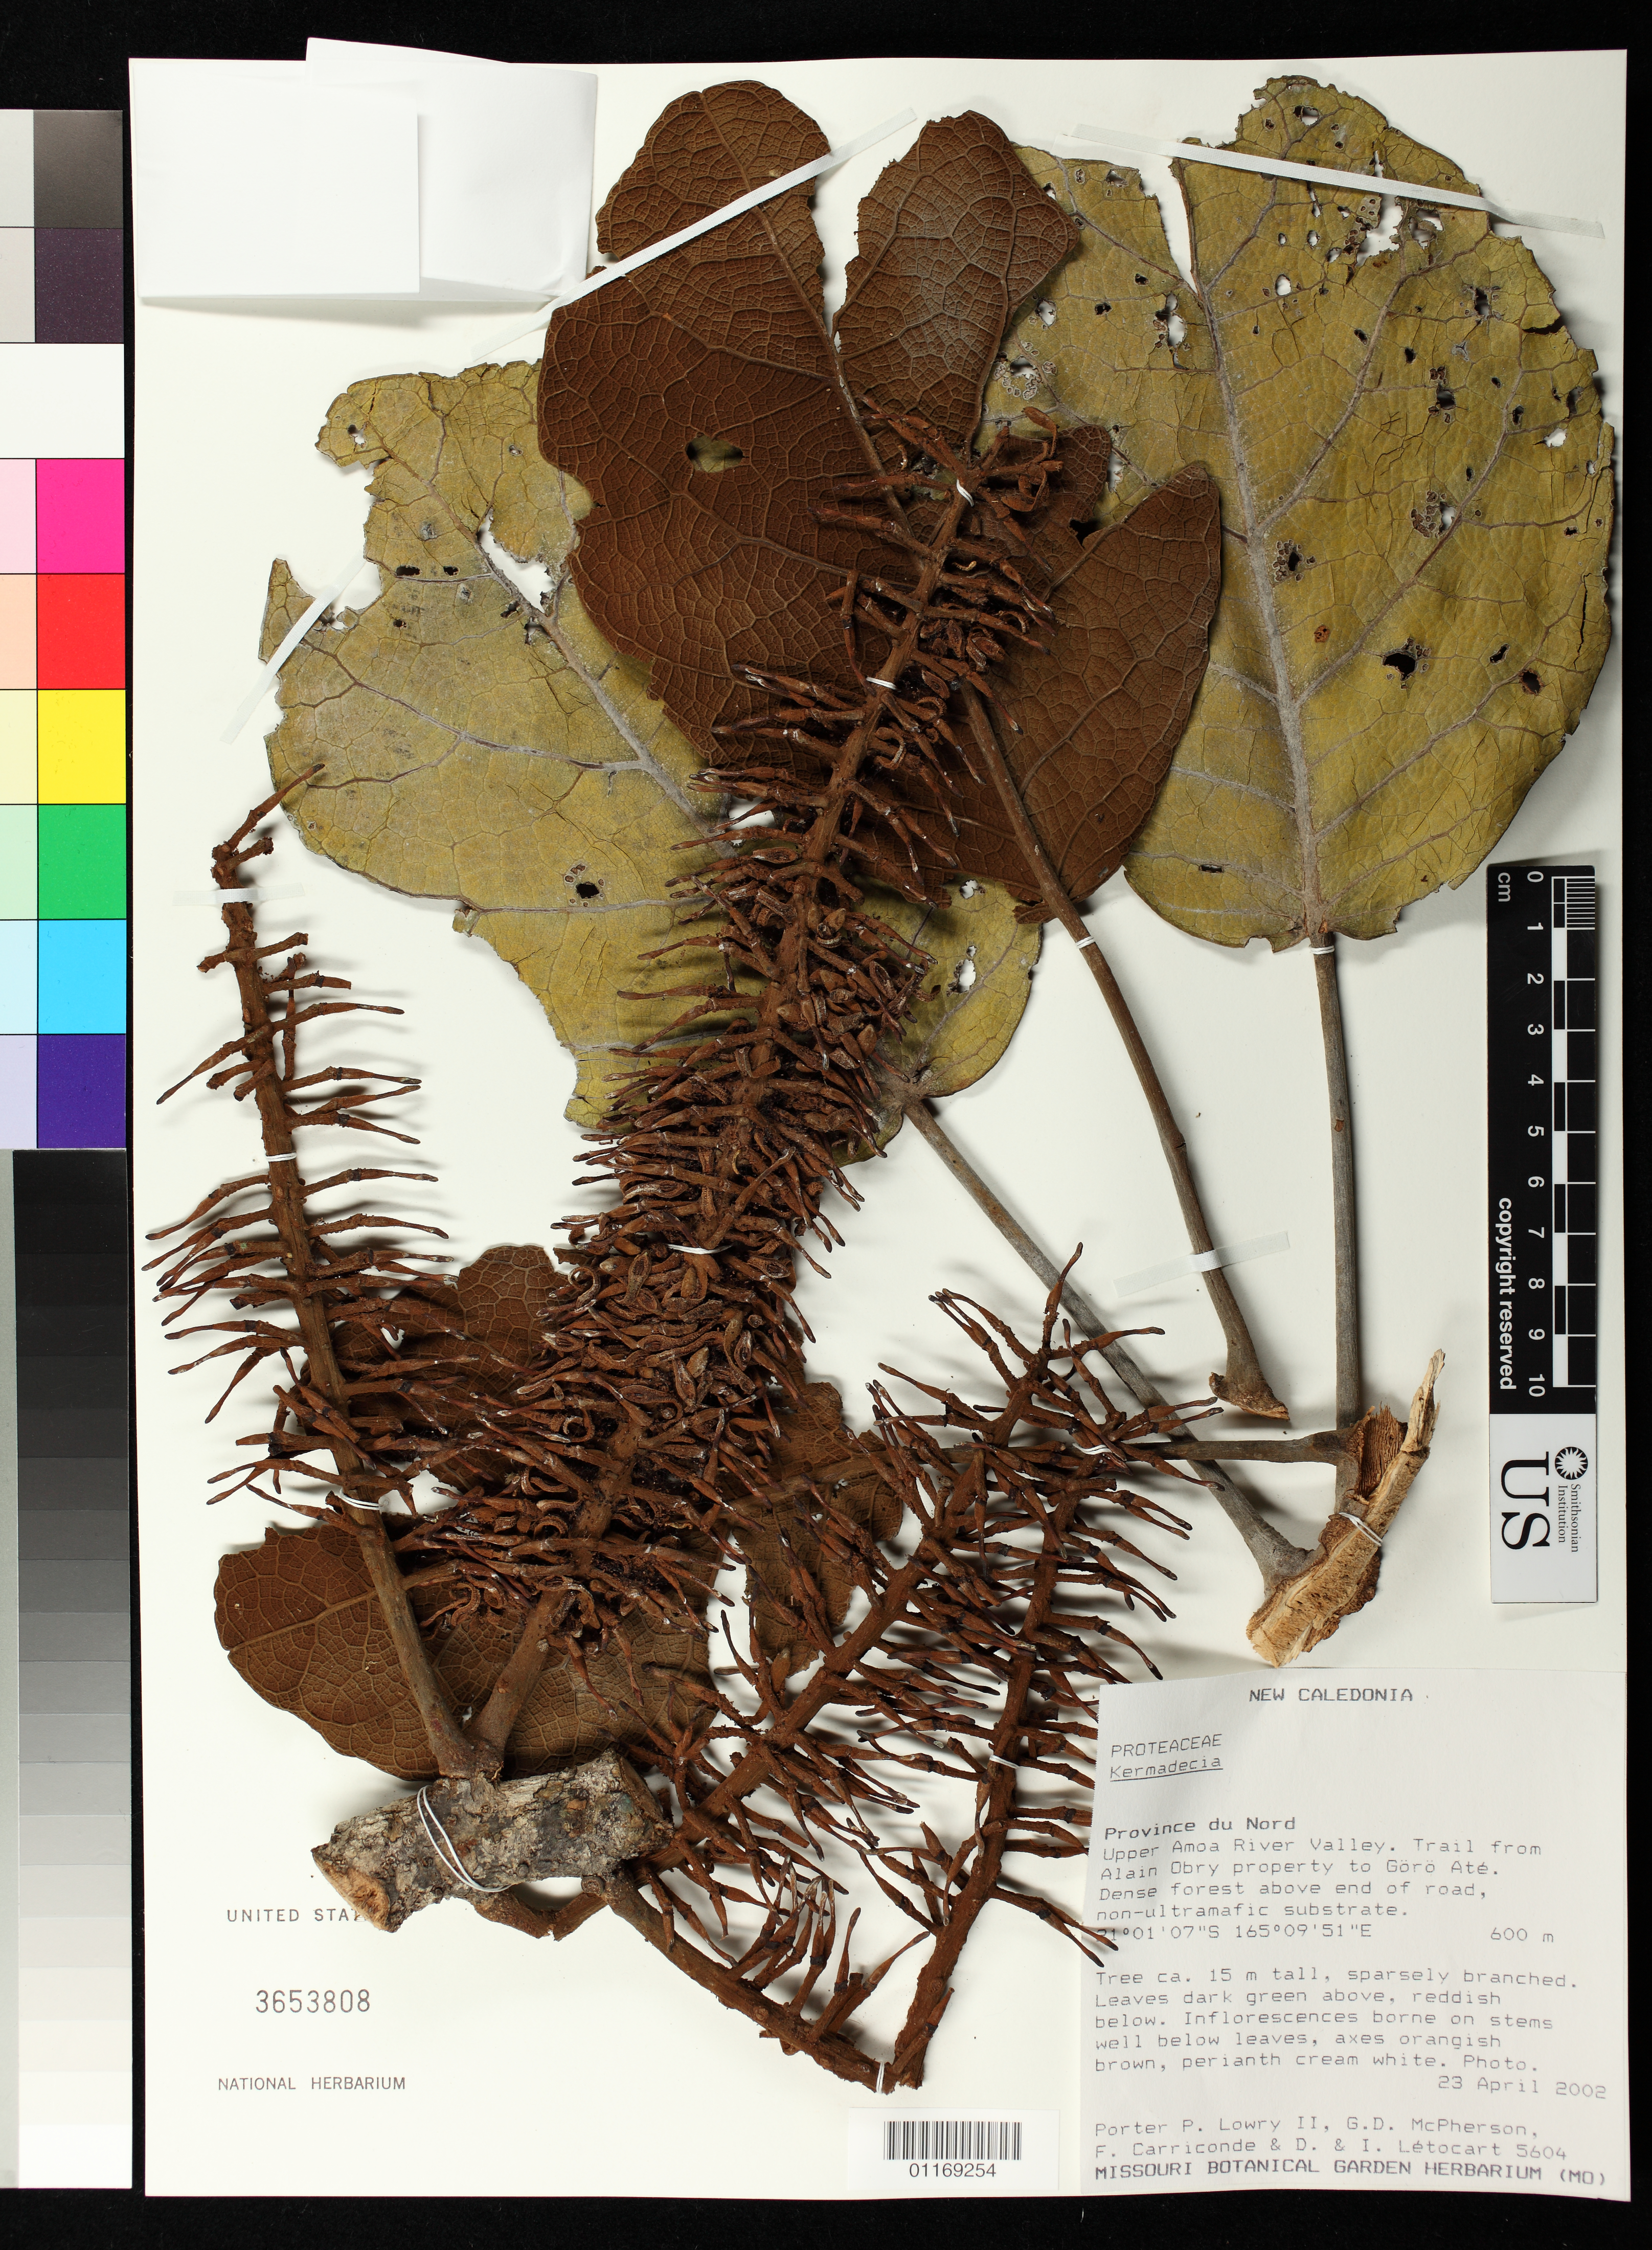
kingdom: Plantae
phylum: Tracheophyta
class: Magnoliopsida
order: Proteales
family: Proteaceae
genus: Kermadecia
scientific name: Kermadecia sinuata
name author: Brongn. & Gris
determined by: Ávila, F. A.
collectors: P. P. Lowry, G. D. McPherson, F. Carriconde, D. Carriconde & I. Letocart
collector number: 5604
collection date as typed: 23 Apr 2002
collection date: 2002-04-23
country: New Caledonia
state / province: Nord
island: New Caledonia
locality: Upper Amoa River Valley, trail from Alain Obry property to Goro Ate, Dense forest above end of road.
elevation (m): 600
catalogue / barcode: US 3653808